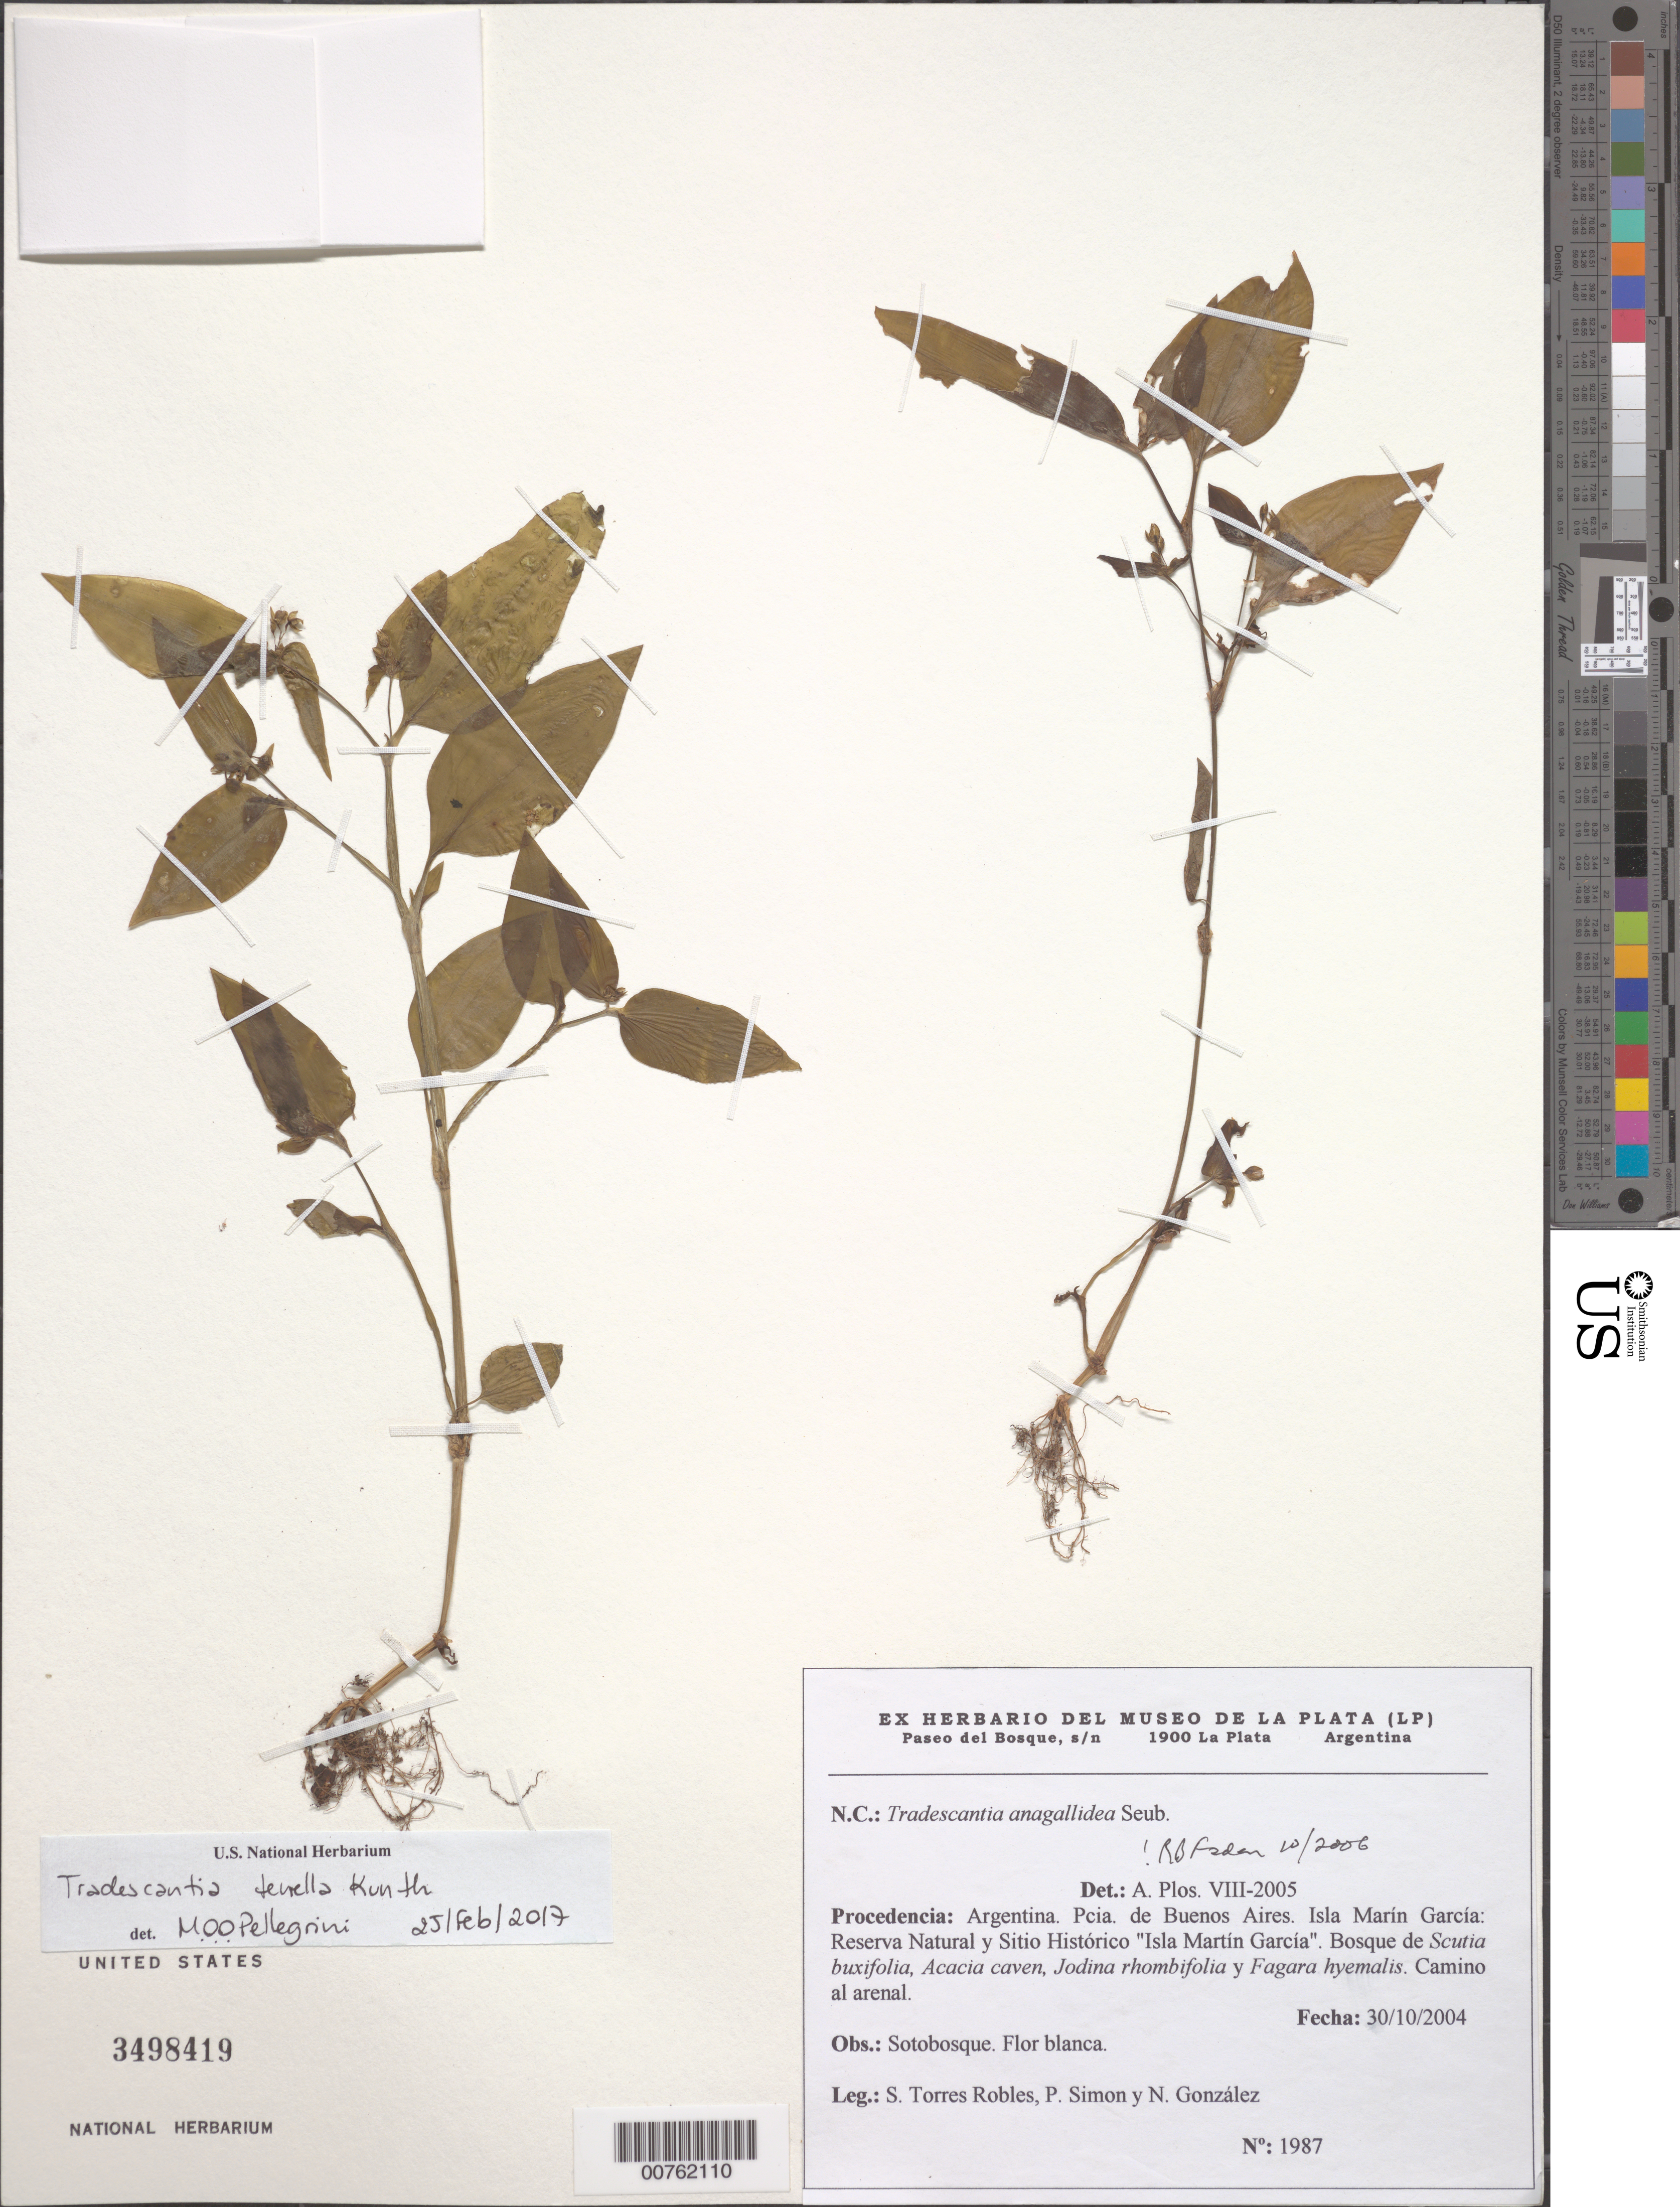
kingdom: Plantae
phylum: Tracheophyta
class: Liliopsida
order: Commelinales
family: Commelinaceae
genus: Tradescantia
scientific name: Tradescantia tenella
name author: Kunth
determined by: Pellegrini, M. O. de Oliveira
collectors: S. Torres Robles, P. M. Simón & N. Gonzalez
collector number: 1987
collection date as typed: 30 Oct 2004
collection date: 2004-10-30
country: Argentina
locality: Pcia. de Buenos Aires. Isla Marin Garcia: Reserva Natural y Sitio Historico "Isla Martin Garcia".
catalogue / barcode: US 3498419